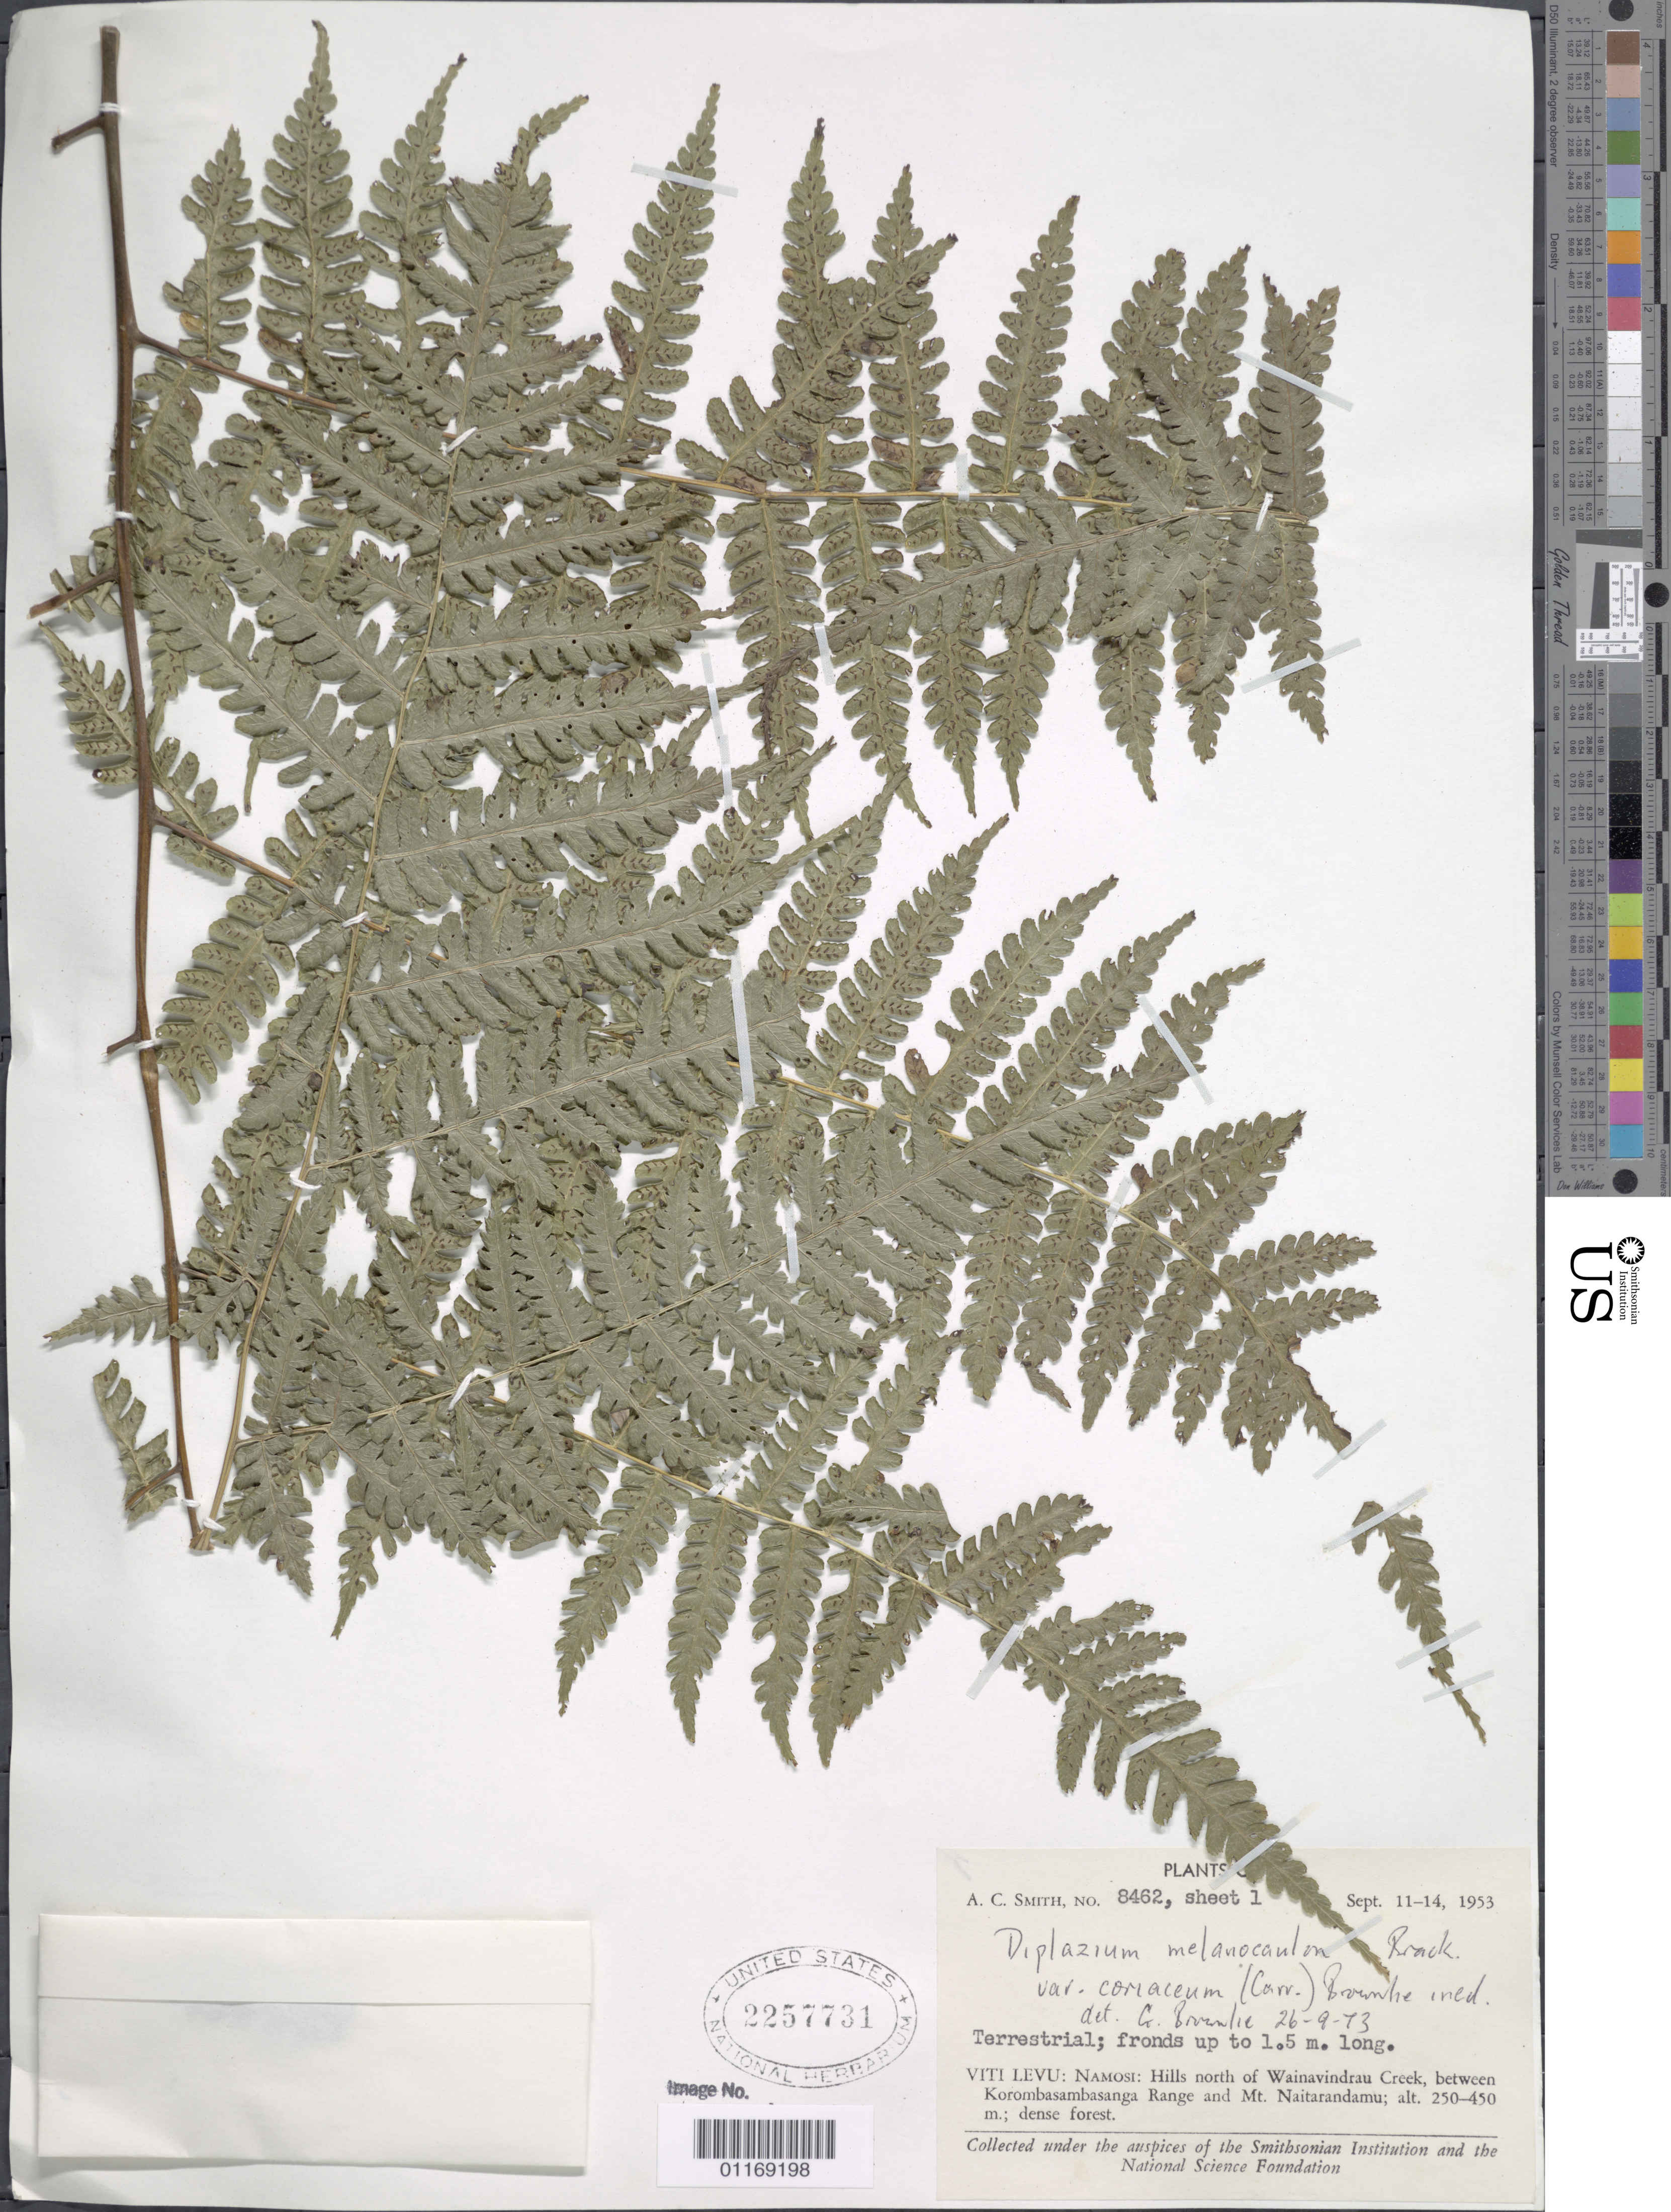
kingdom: Plantae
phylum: Tracheophyta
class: Polypodiopsida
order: Polypodiales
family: Athyriaceae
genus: Diplazium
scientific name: Diplazium melanocaulon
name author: Brack. in Wilkes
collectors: A. C. Smith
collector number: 8462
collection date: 1953-09-11/1953-09-14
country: Fiji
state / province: Central Division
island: Viti Levu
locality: Namosi: hills North of Wainavindrau Creek, between Korombasambasanga Range and Mt. Naitarandamu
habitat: Dense forest.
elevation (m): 250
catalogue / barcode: US 2257731